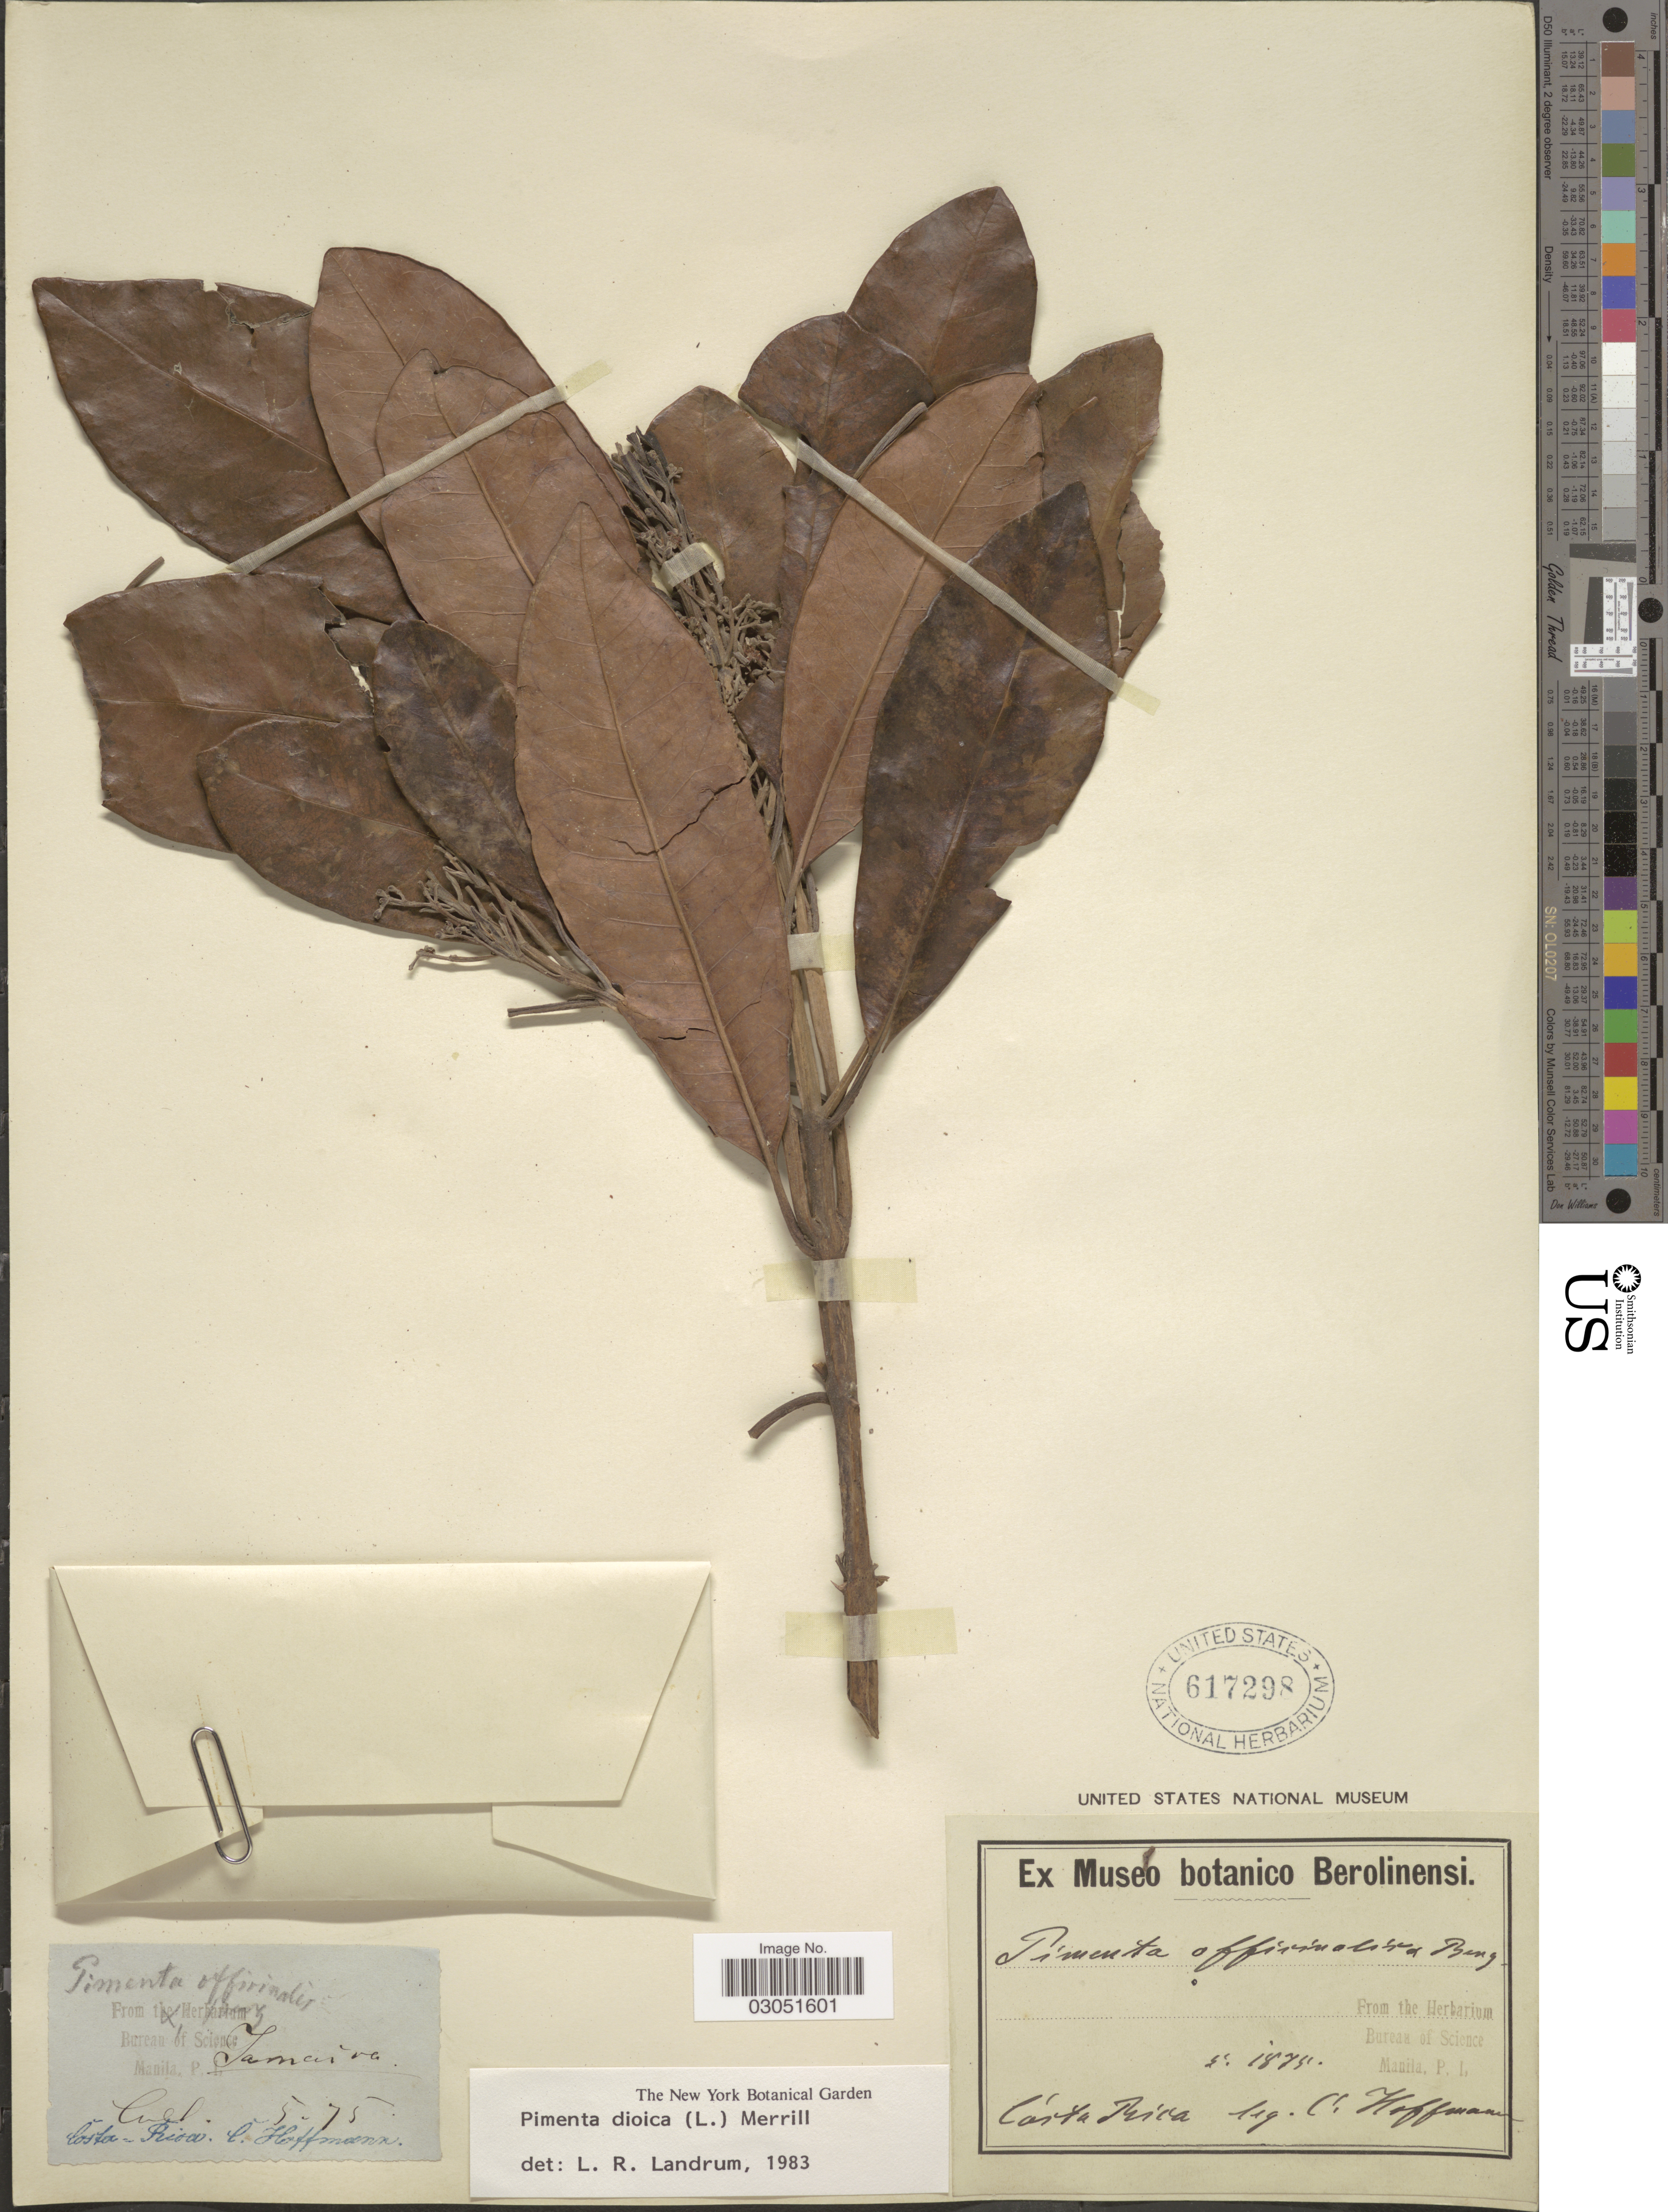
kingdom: Plantae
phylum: Tracheophyta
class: Magnoliopsida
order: Myrtales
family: Myrtaceae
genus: Pimenta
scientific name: Pimenta dioica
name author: (L.) Merr.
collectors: C. Hoffmann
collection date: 1875-02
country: Costa Rica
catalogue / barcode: US 617298